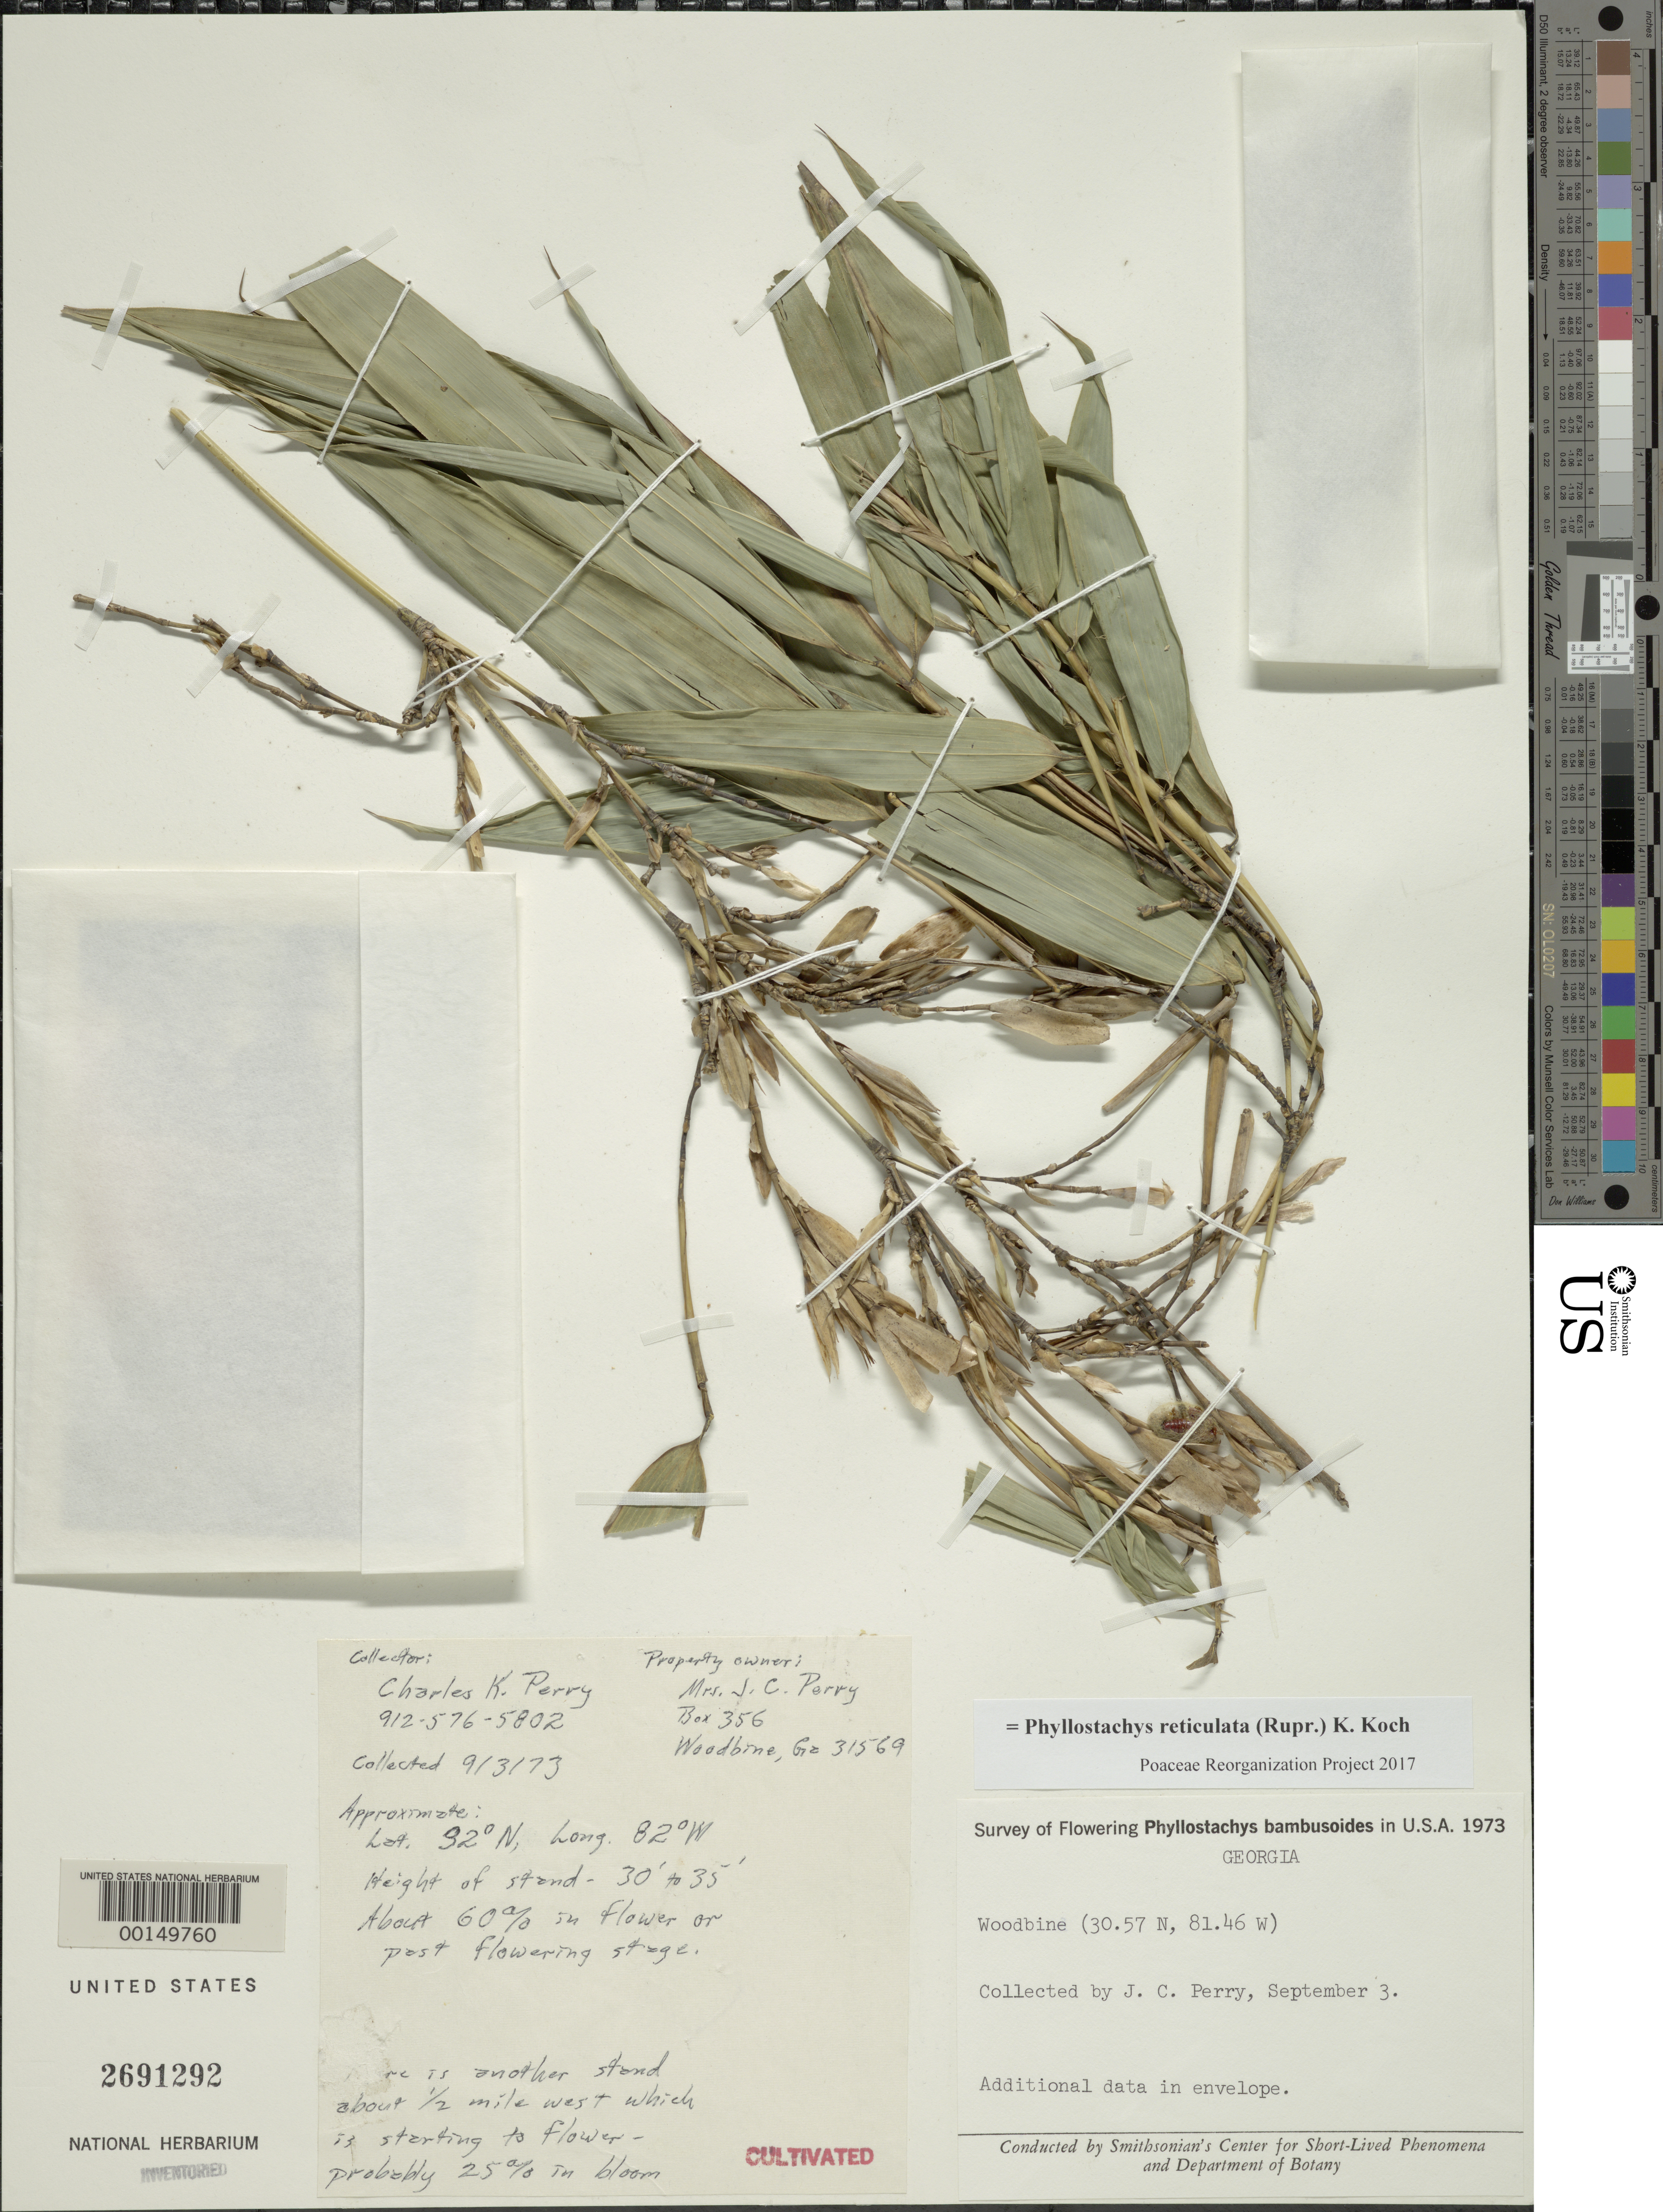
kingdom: Plantae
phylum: Tracheophyta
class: Liliopsida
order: Poales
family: Poaceae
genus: Phyllostachys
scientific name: Phyllostachys reticulata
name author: (Rupr.) K. Koch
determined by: Poaceae Reorganization Project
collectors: J. C. Perry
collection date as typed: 03 Sep 1973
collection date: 1973-09-03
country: United States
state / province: Georgia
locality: Woodbine, lat. 30.57n: long. 81.46w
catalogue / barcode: US 2691292